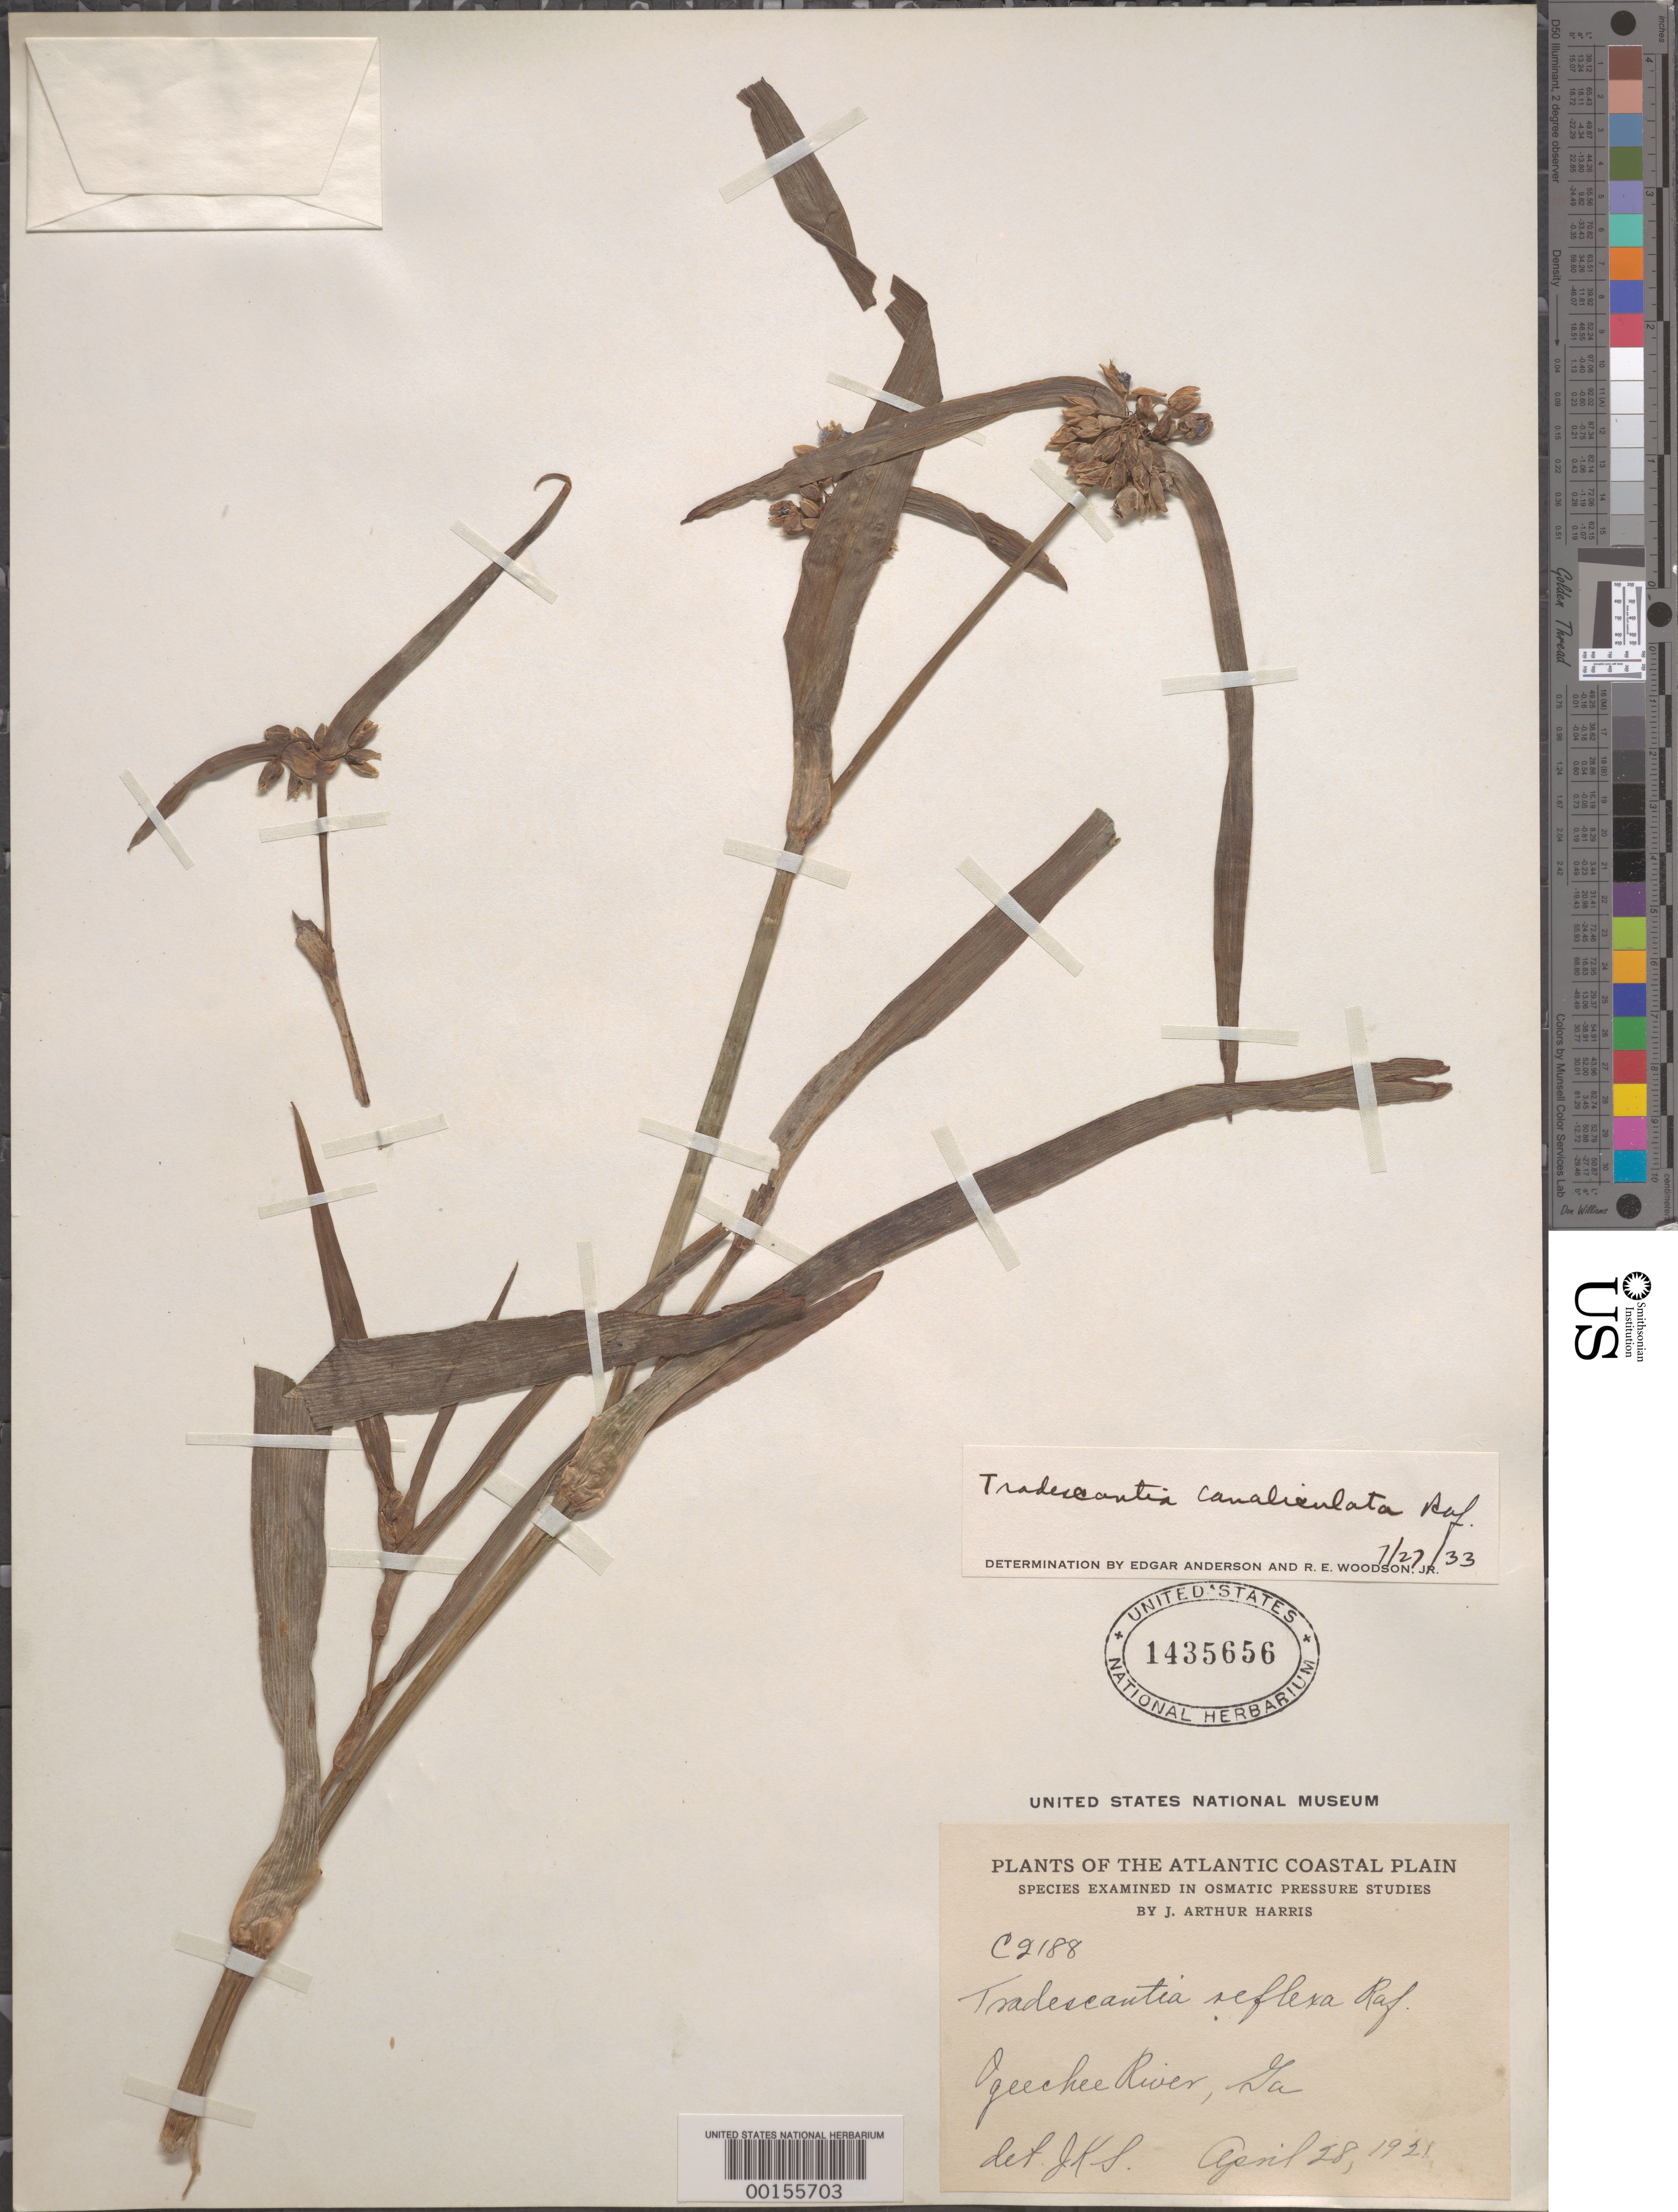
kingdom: Plantae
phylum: Tracheophyta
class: Liliopsida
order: Commelinales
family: Commelinaceae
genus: Tradescantia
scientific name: Tradescantia ohiensis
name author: Raf.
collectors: J. A. Harris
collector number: C2188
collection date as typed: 28 Apr 1921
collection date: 1921-04-28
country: United States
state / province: Georgia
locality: Ogeechee river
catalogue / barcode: US 1435656